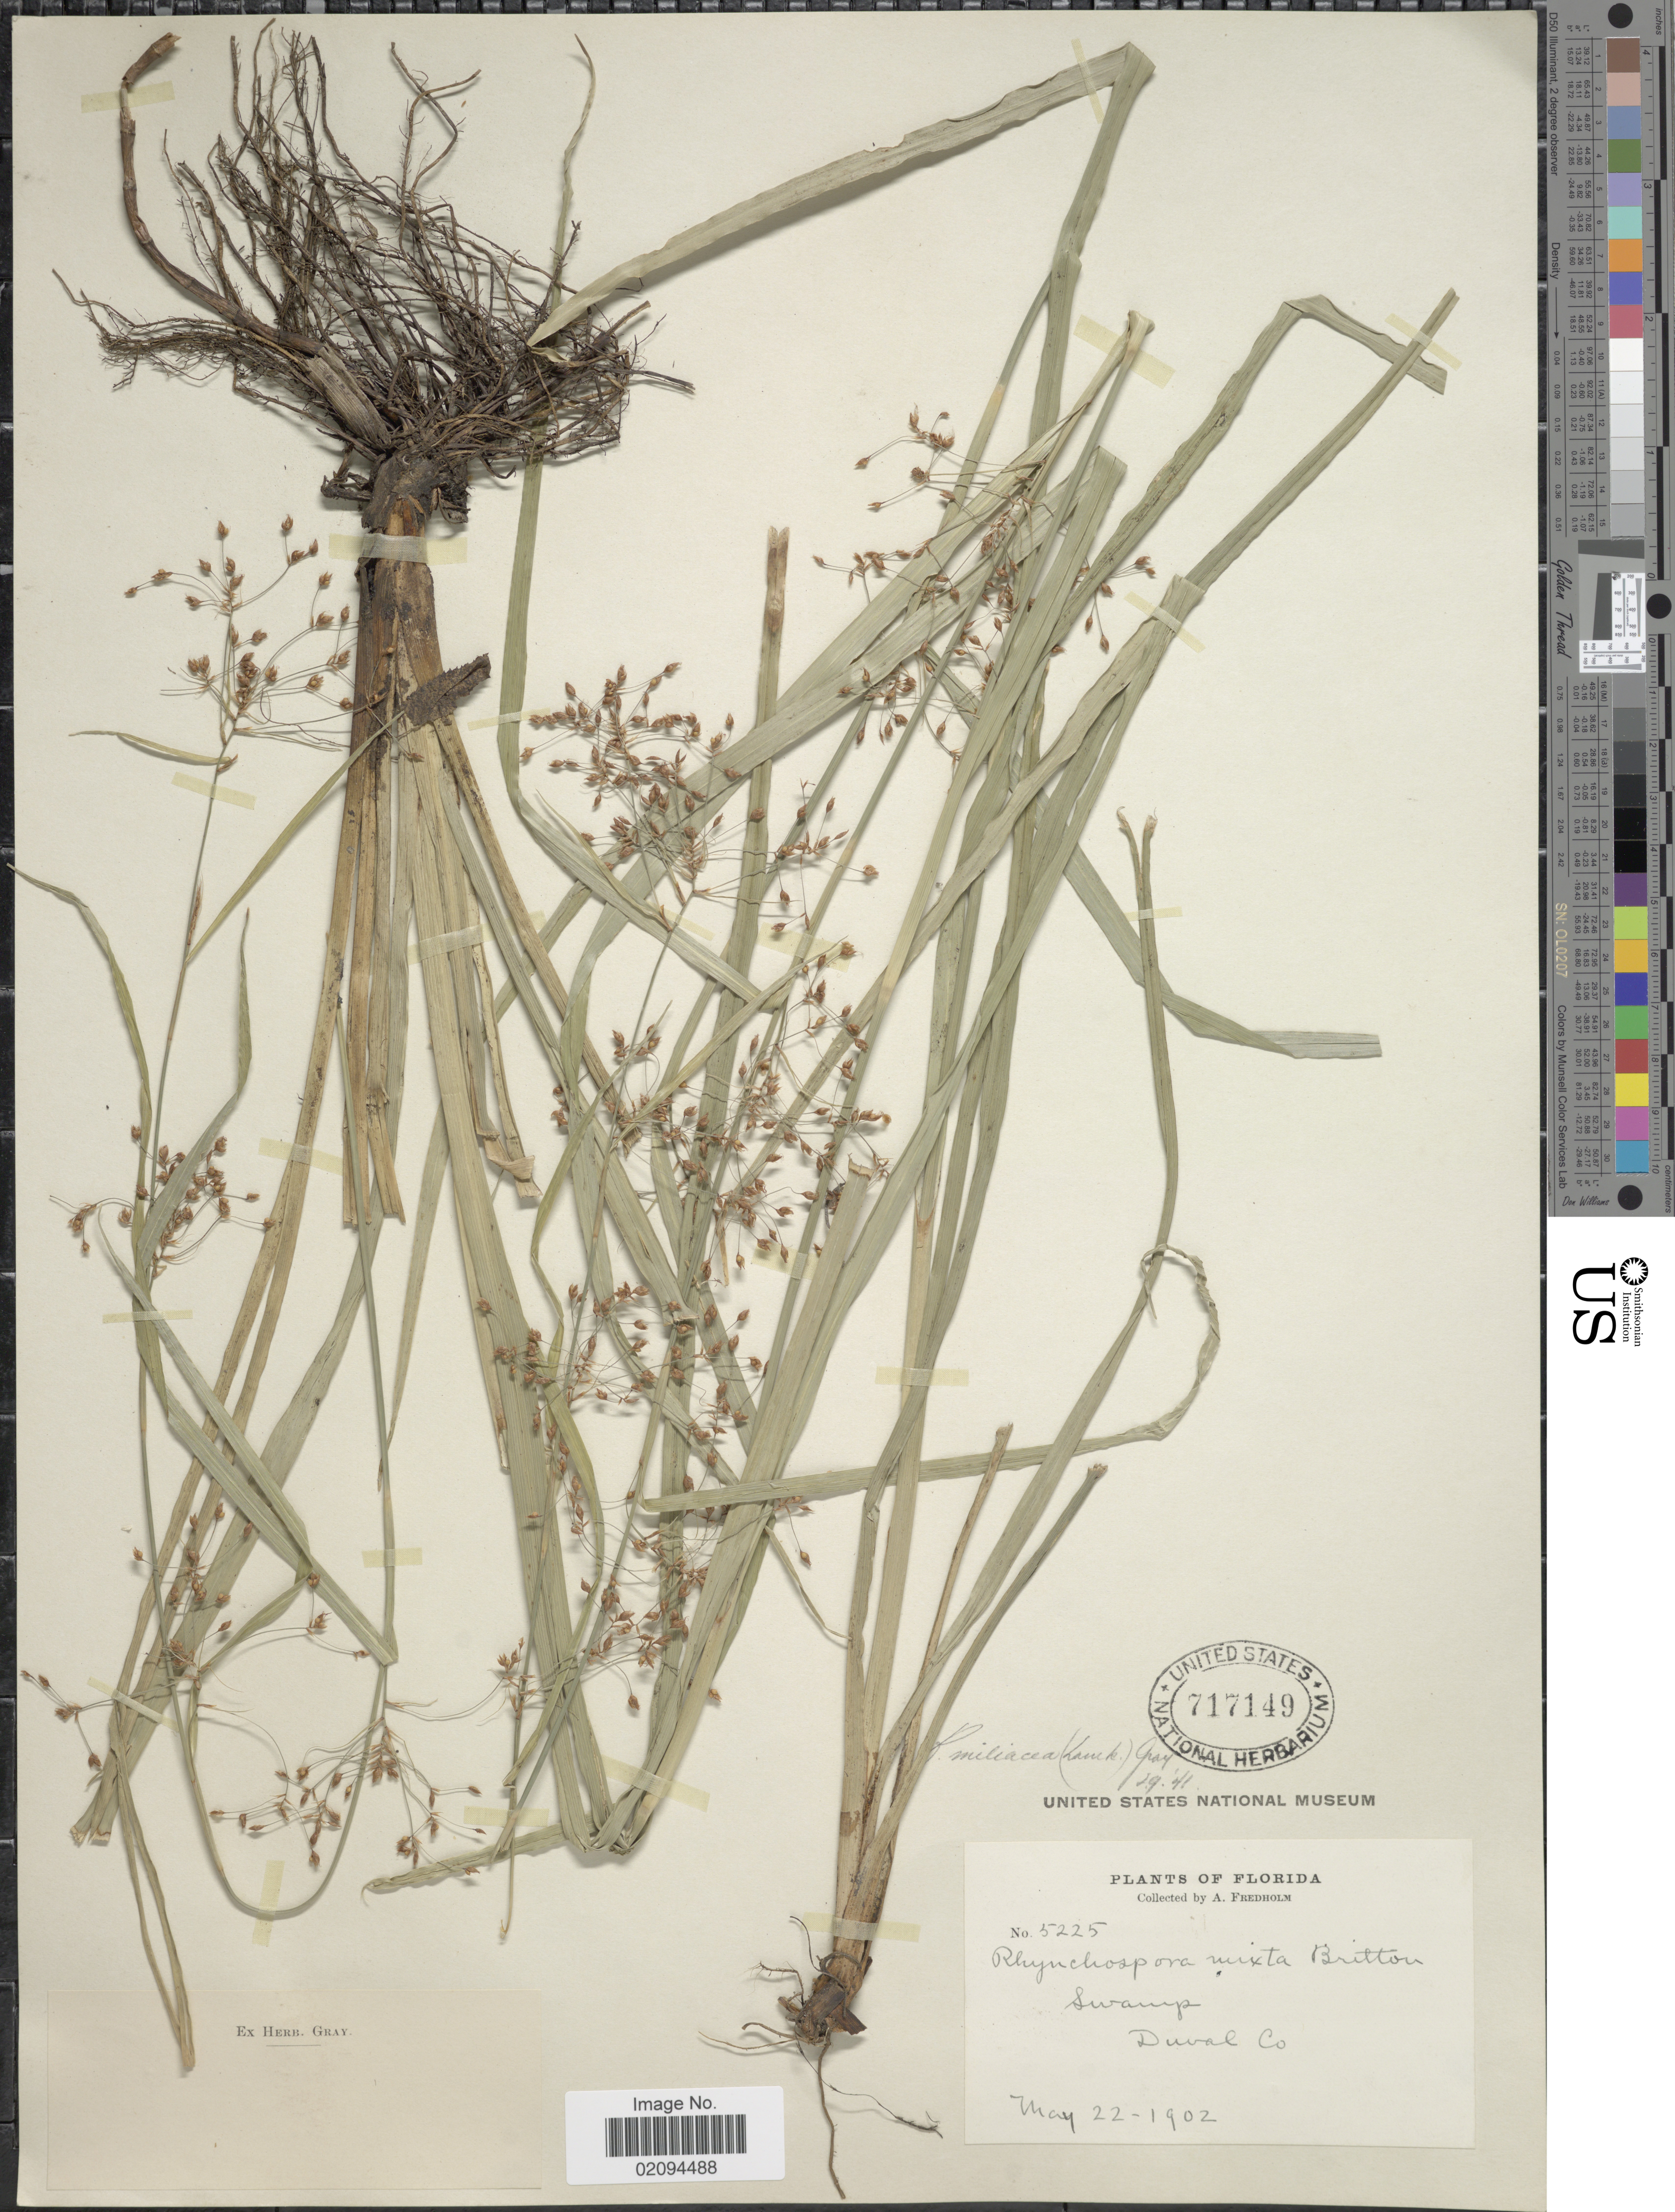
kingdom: Plantae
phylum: Tracheophyta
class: Liliopsida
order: Poales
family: Cyperaceae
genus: Rhynchospora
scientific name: Rhynchospora miliacea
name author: (Lam.) A. Gray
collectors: A. Fredholm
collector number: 5225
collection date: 1902-05-22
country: United States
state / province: Florida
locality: Swamp, Duval Co.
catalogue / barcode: US 717149